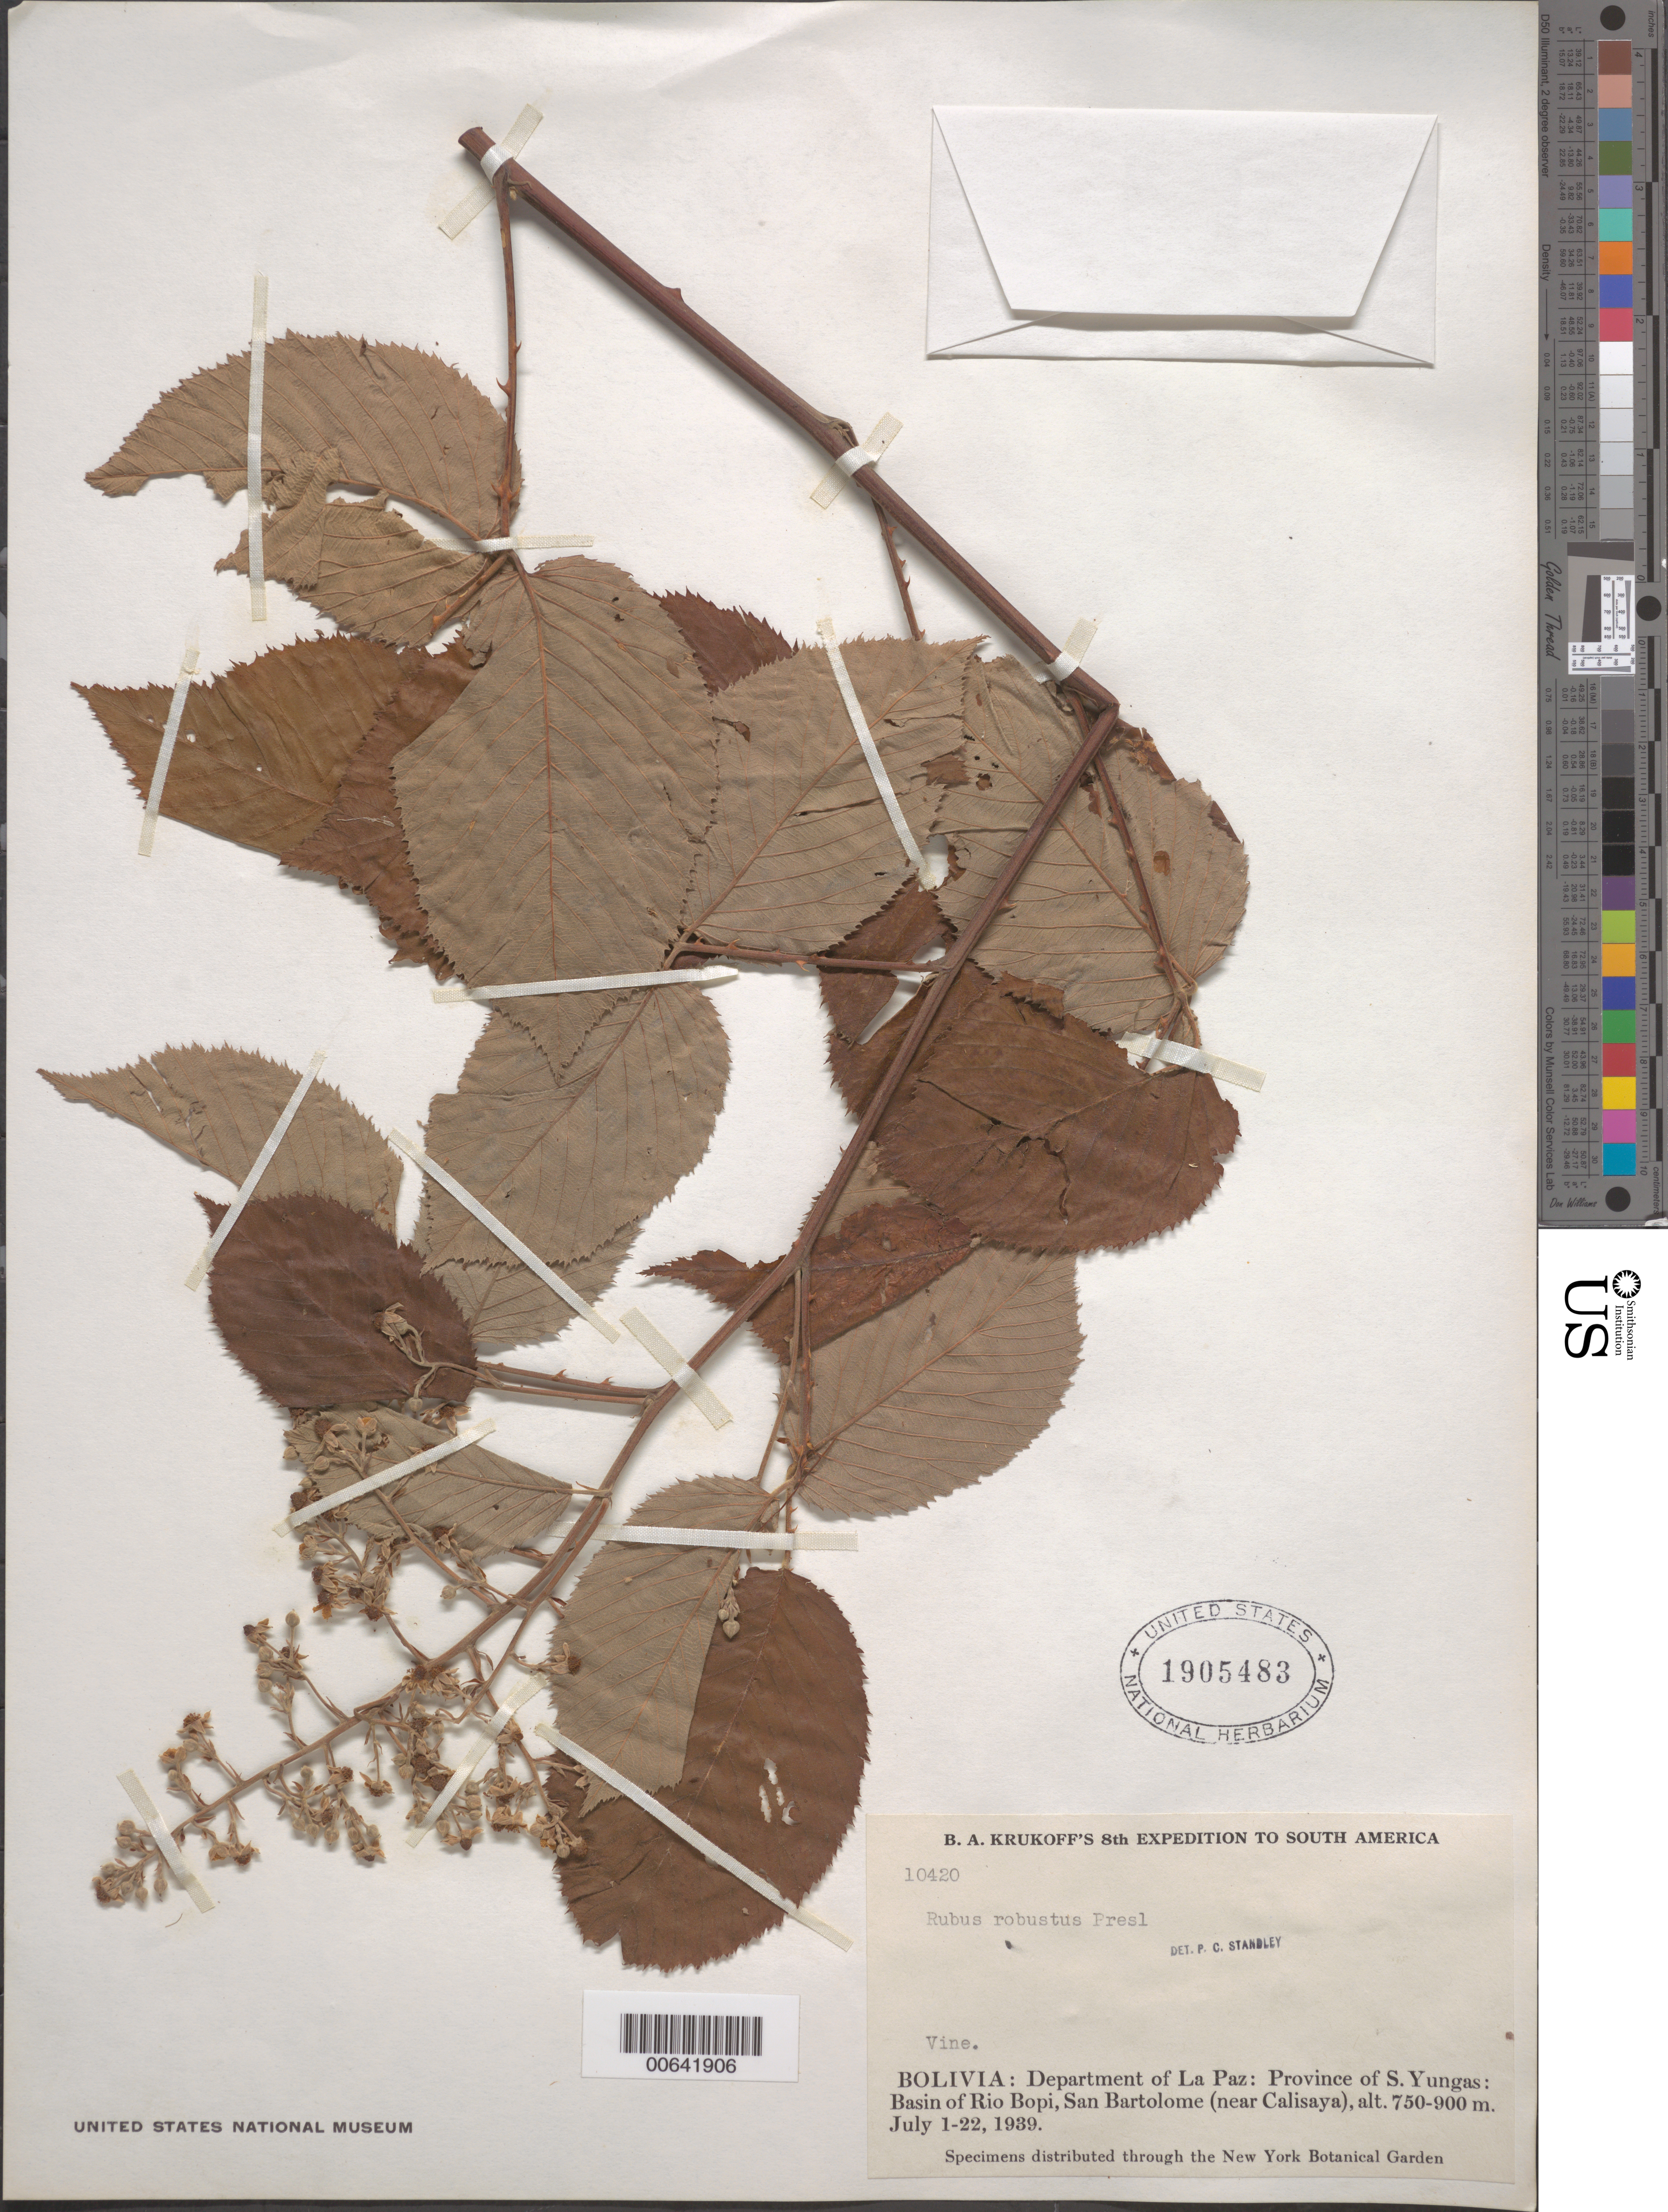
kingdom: Plantae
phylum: Tracheophyta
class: Magnoliopsida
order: Rosales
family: Rosaceae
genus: Rubus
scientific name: Rubus robustus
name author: C. Presl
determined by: Smith, C. P.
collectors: B. A. Krukoff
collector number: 10420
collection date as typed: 01 Jul 1939 to 22 Jul 1939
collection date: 1939-07-01/1939-07-22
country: Bolivia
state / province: La Paz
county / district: Sud Yungas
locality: Represa del Río Bopi, San Bartolome (Cerca de Calisaya).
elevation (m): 700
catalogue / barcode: US 1905483